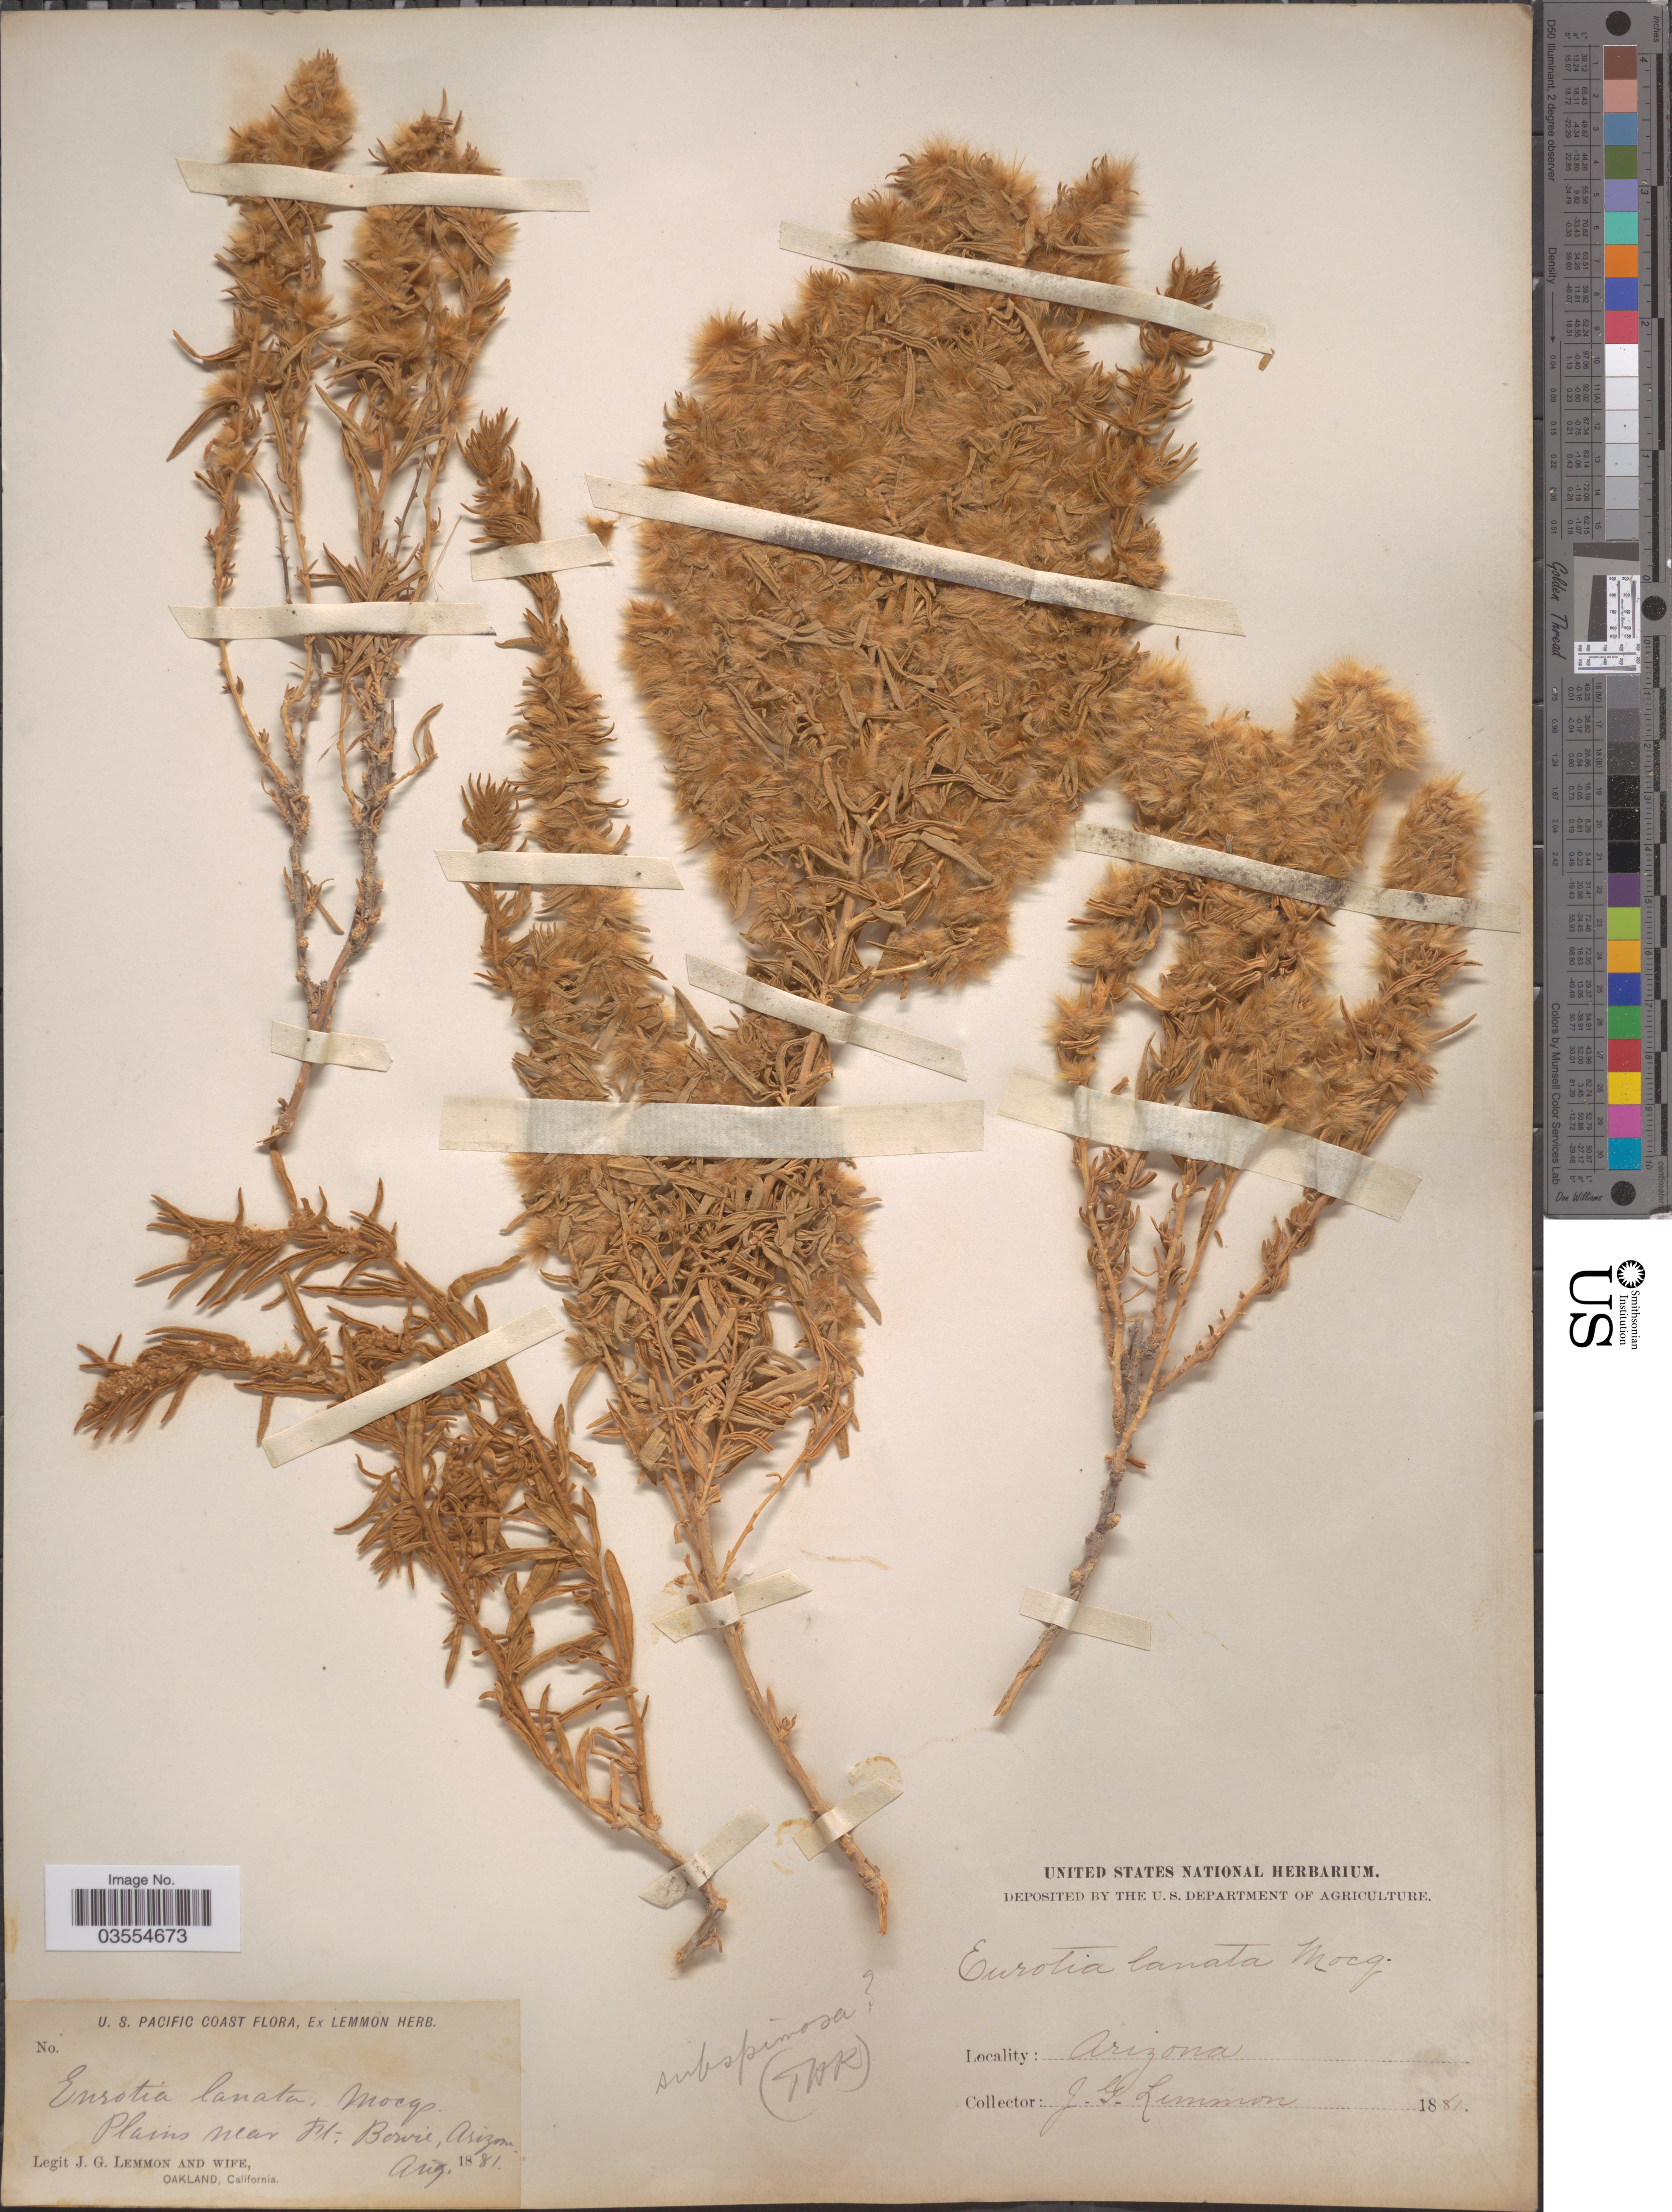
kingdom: Plantae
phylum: Tracheophyta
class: Magnoliopsida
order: Caryophyllales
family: Amaranthaceae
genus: Krascheninnikovia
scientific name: Krascheninnikovia lanata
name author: (Pursh) A. Meeuse & A.Smit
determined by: U.S. National Herbarium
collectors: J. Lemmon & Mrs. J. G. Lemmon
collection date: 1881-08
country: United States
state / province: Arizona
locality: Pacific Coast. Plains near Ft. Bowie.